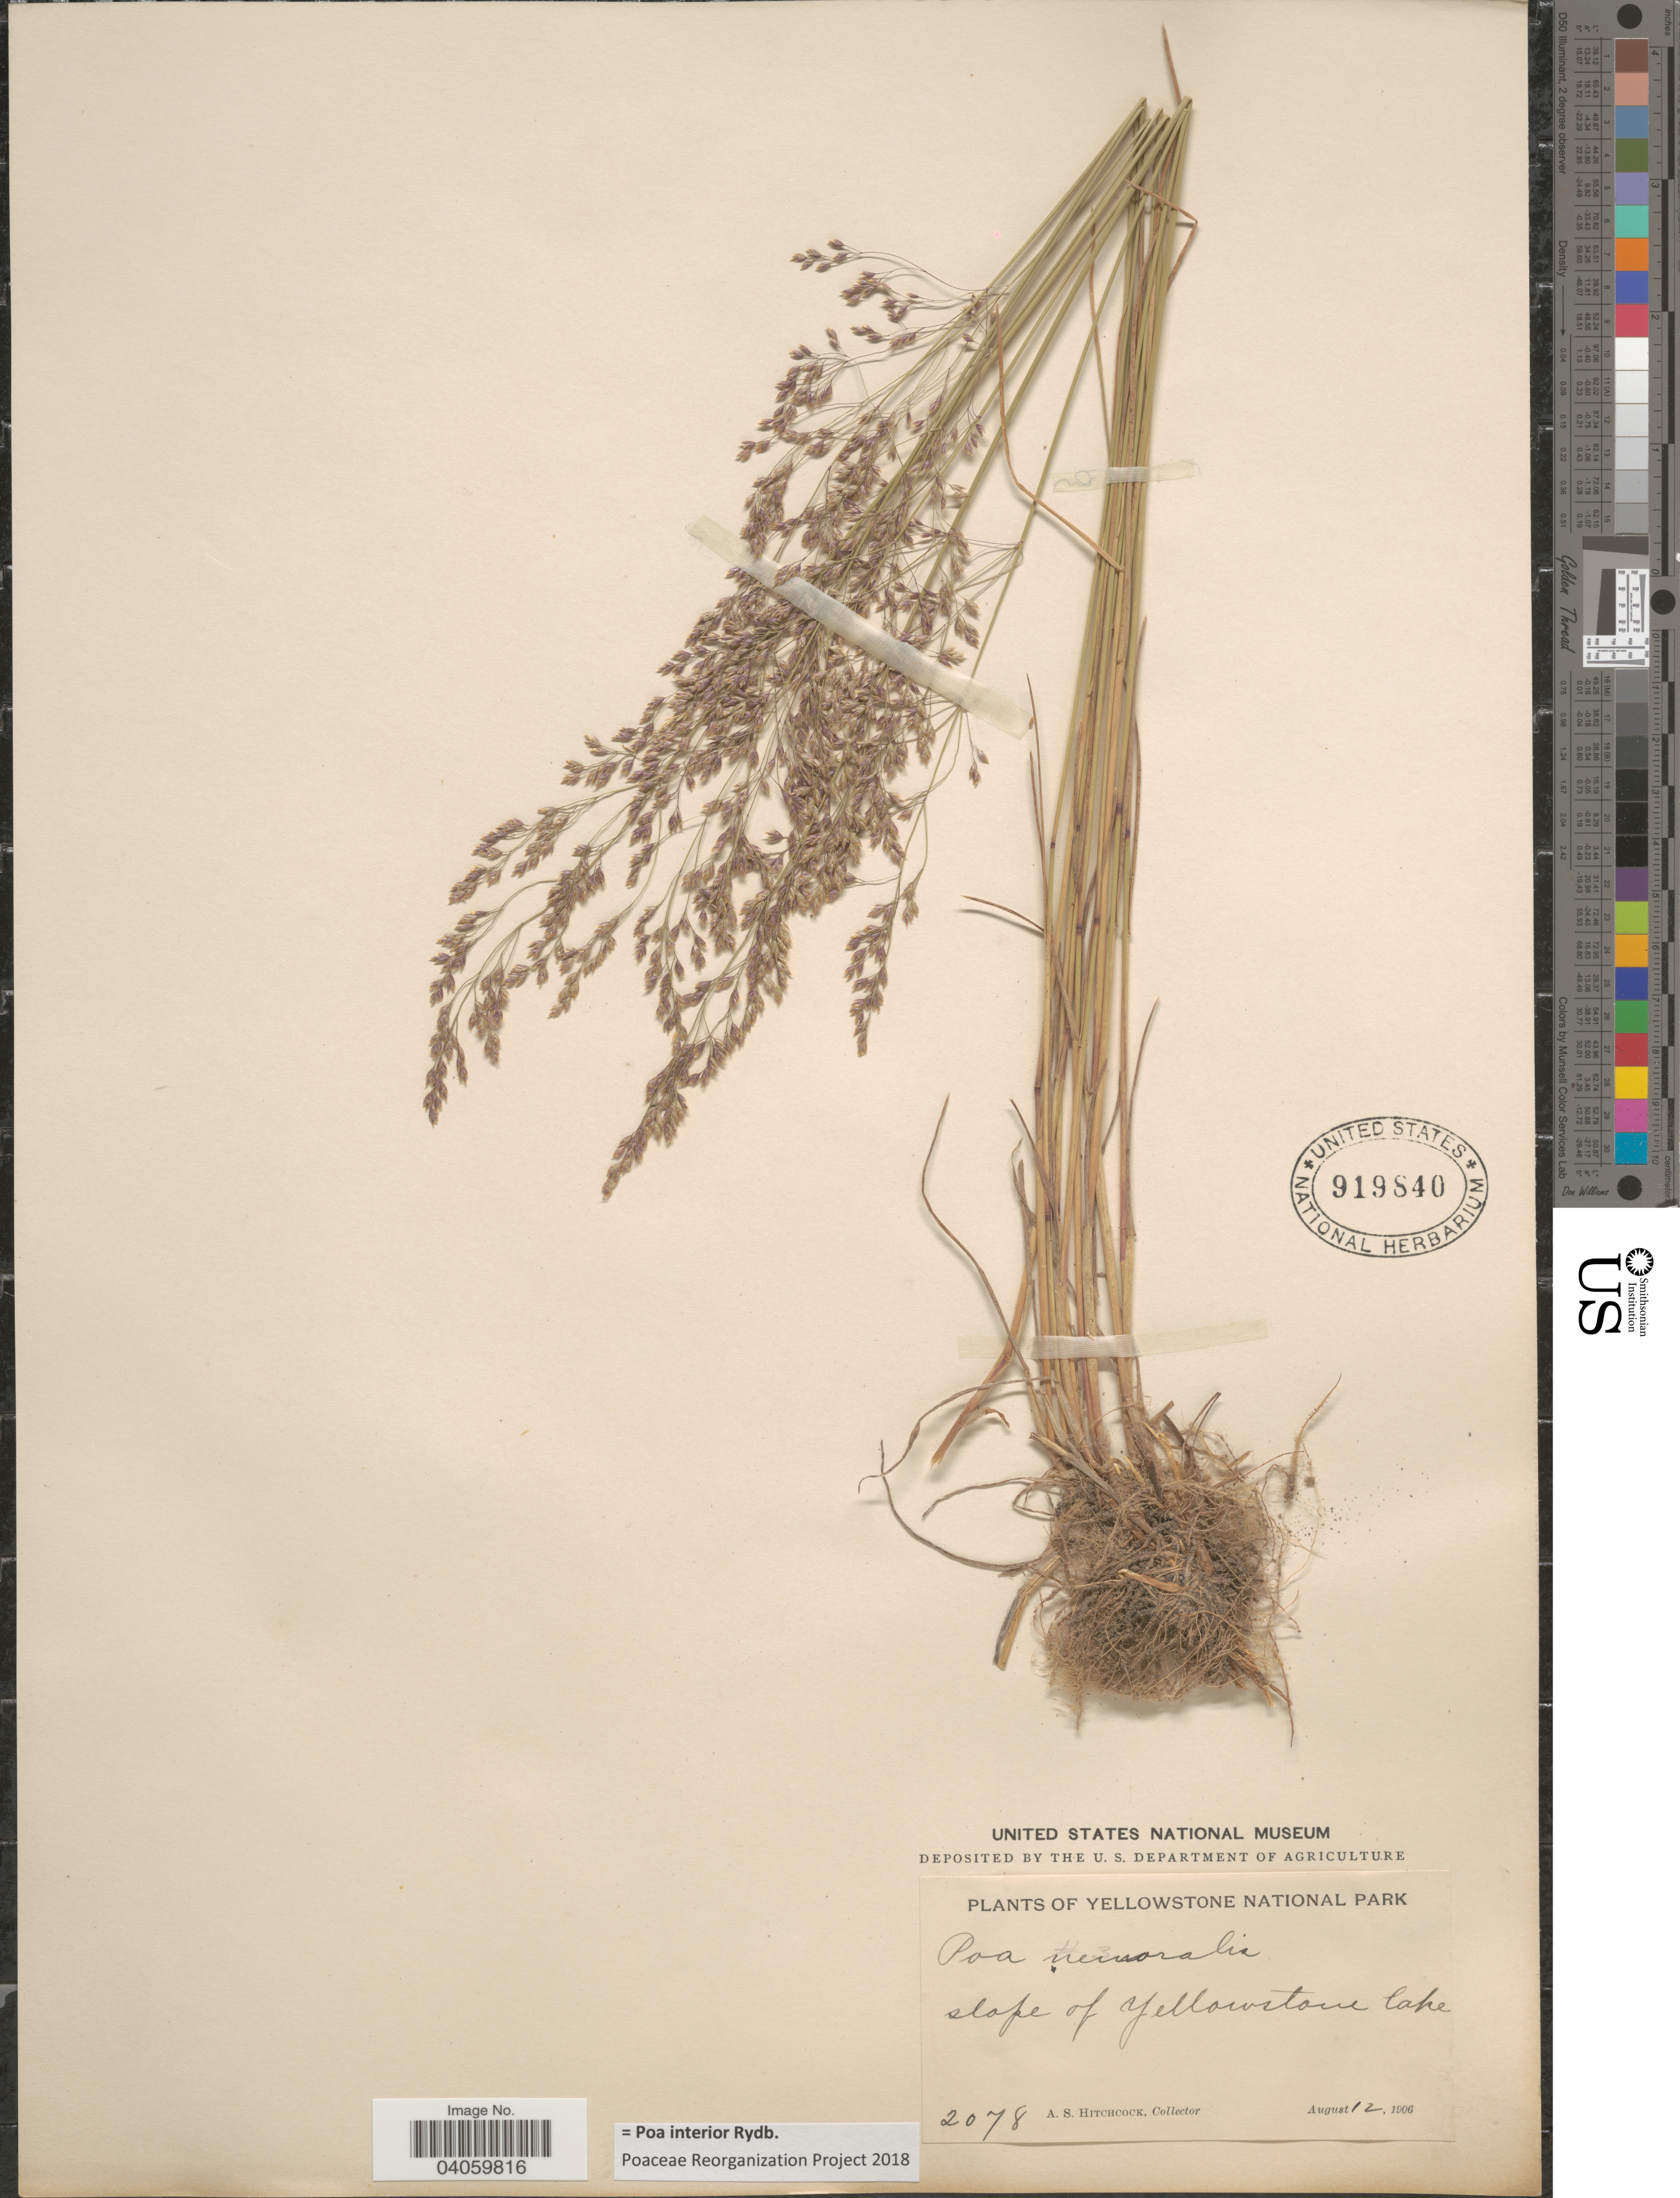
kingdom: Plantae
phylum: Tracheophyta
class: Liliopsida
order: Poales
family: Poaceae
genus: Poa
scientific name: Poa interior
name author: Rydb.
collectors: A. S. Hitchcock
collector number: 2078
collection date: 1906-08-12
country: United States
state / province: Wyoming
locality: Yellowstone National Park. Slope of Yellowstone lake.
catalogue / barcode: US 919840